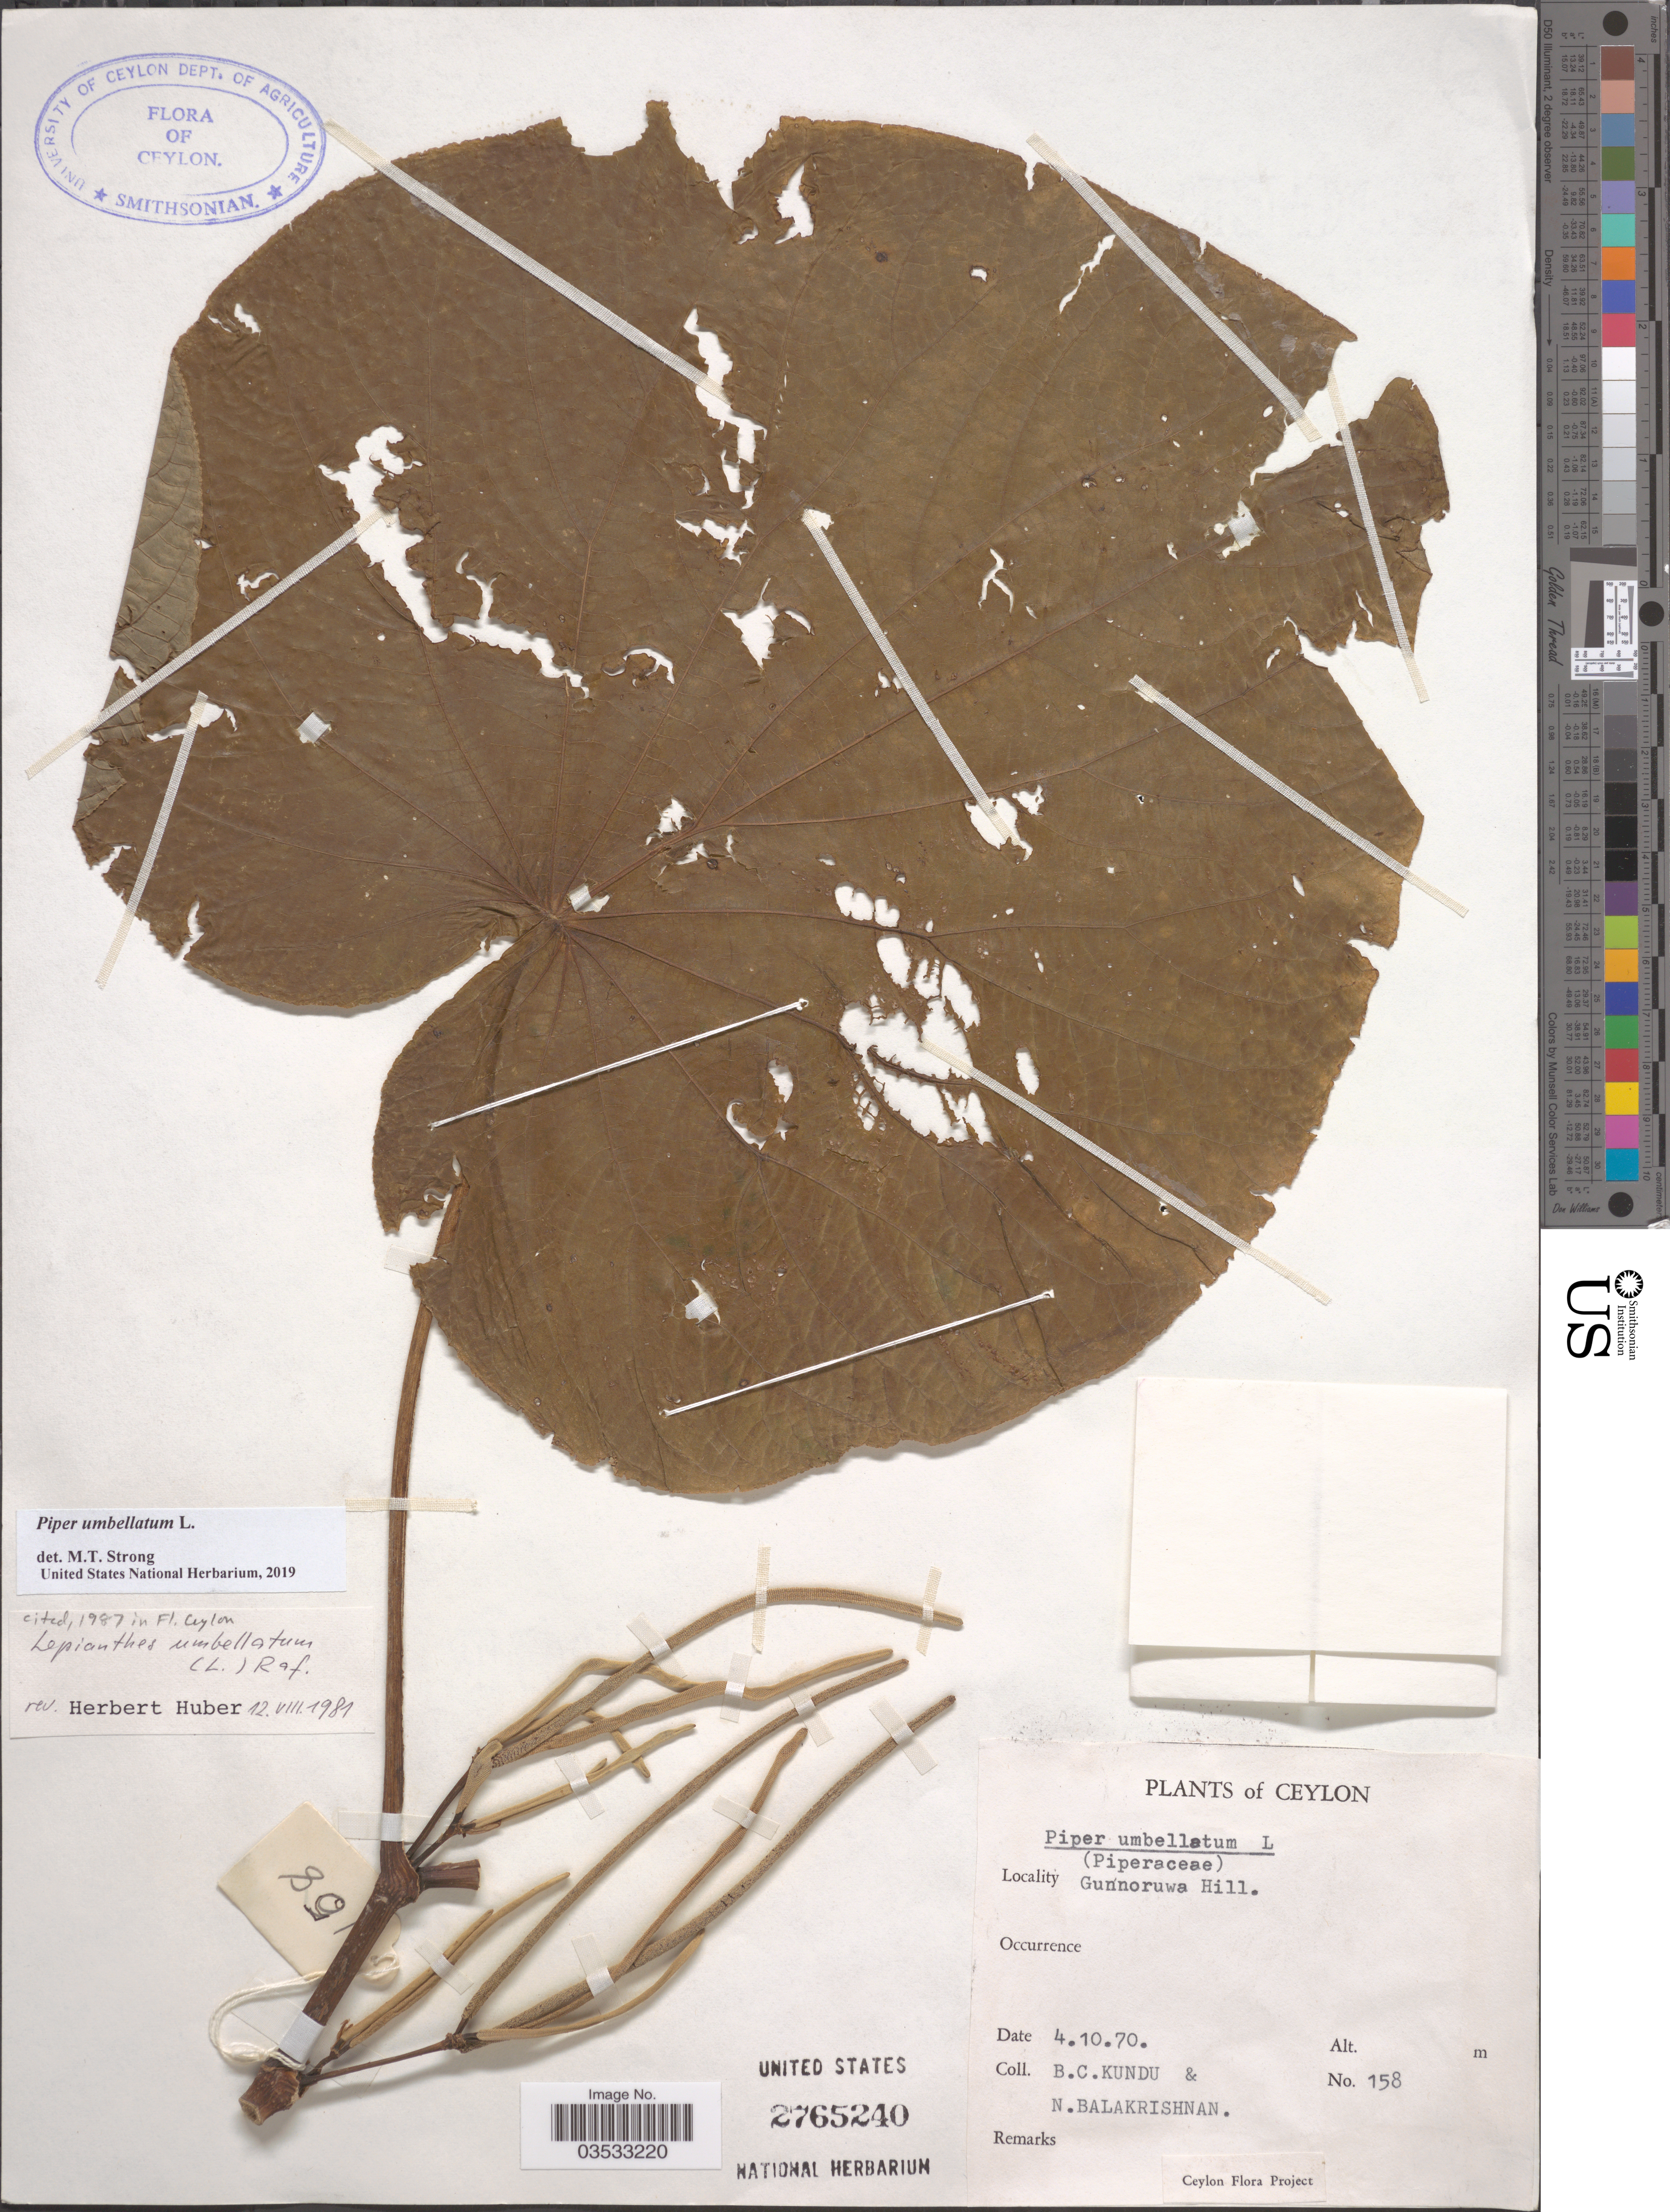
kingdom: Plantae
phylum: Tracheophyta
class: Magnoliopsida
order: Piperales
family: Piperaceae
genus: Piper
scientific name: Piper umbellatum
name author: L.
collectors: B. C. Kundu & N. Balakrishnan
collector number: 158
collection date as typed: Transcribed d/m/y: 4/10/70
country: Sri Lanka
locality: Ceylon. Gunnoruwa Hill.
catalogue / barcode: US 2765240